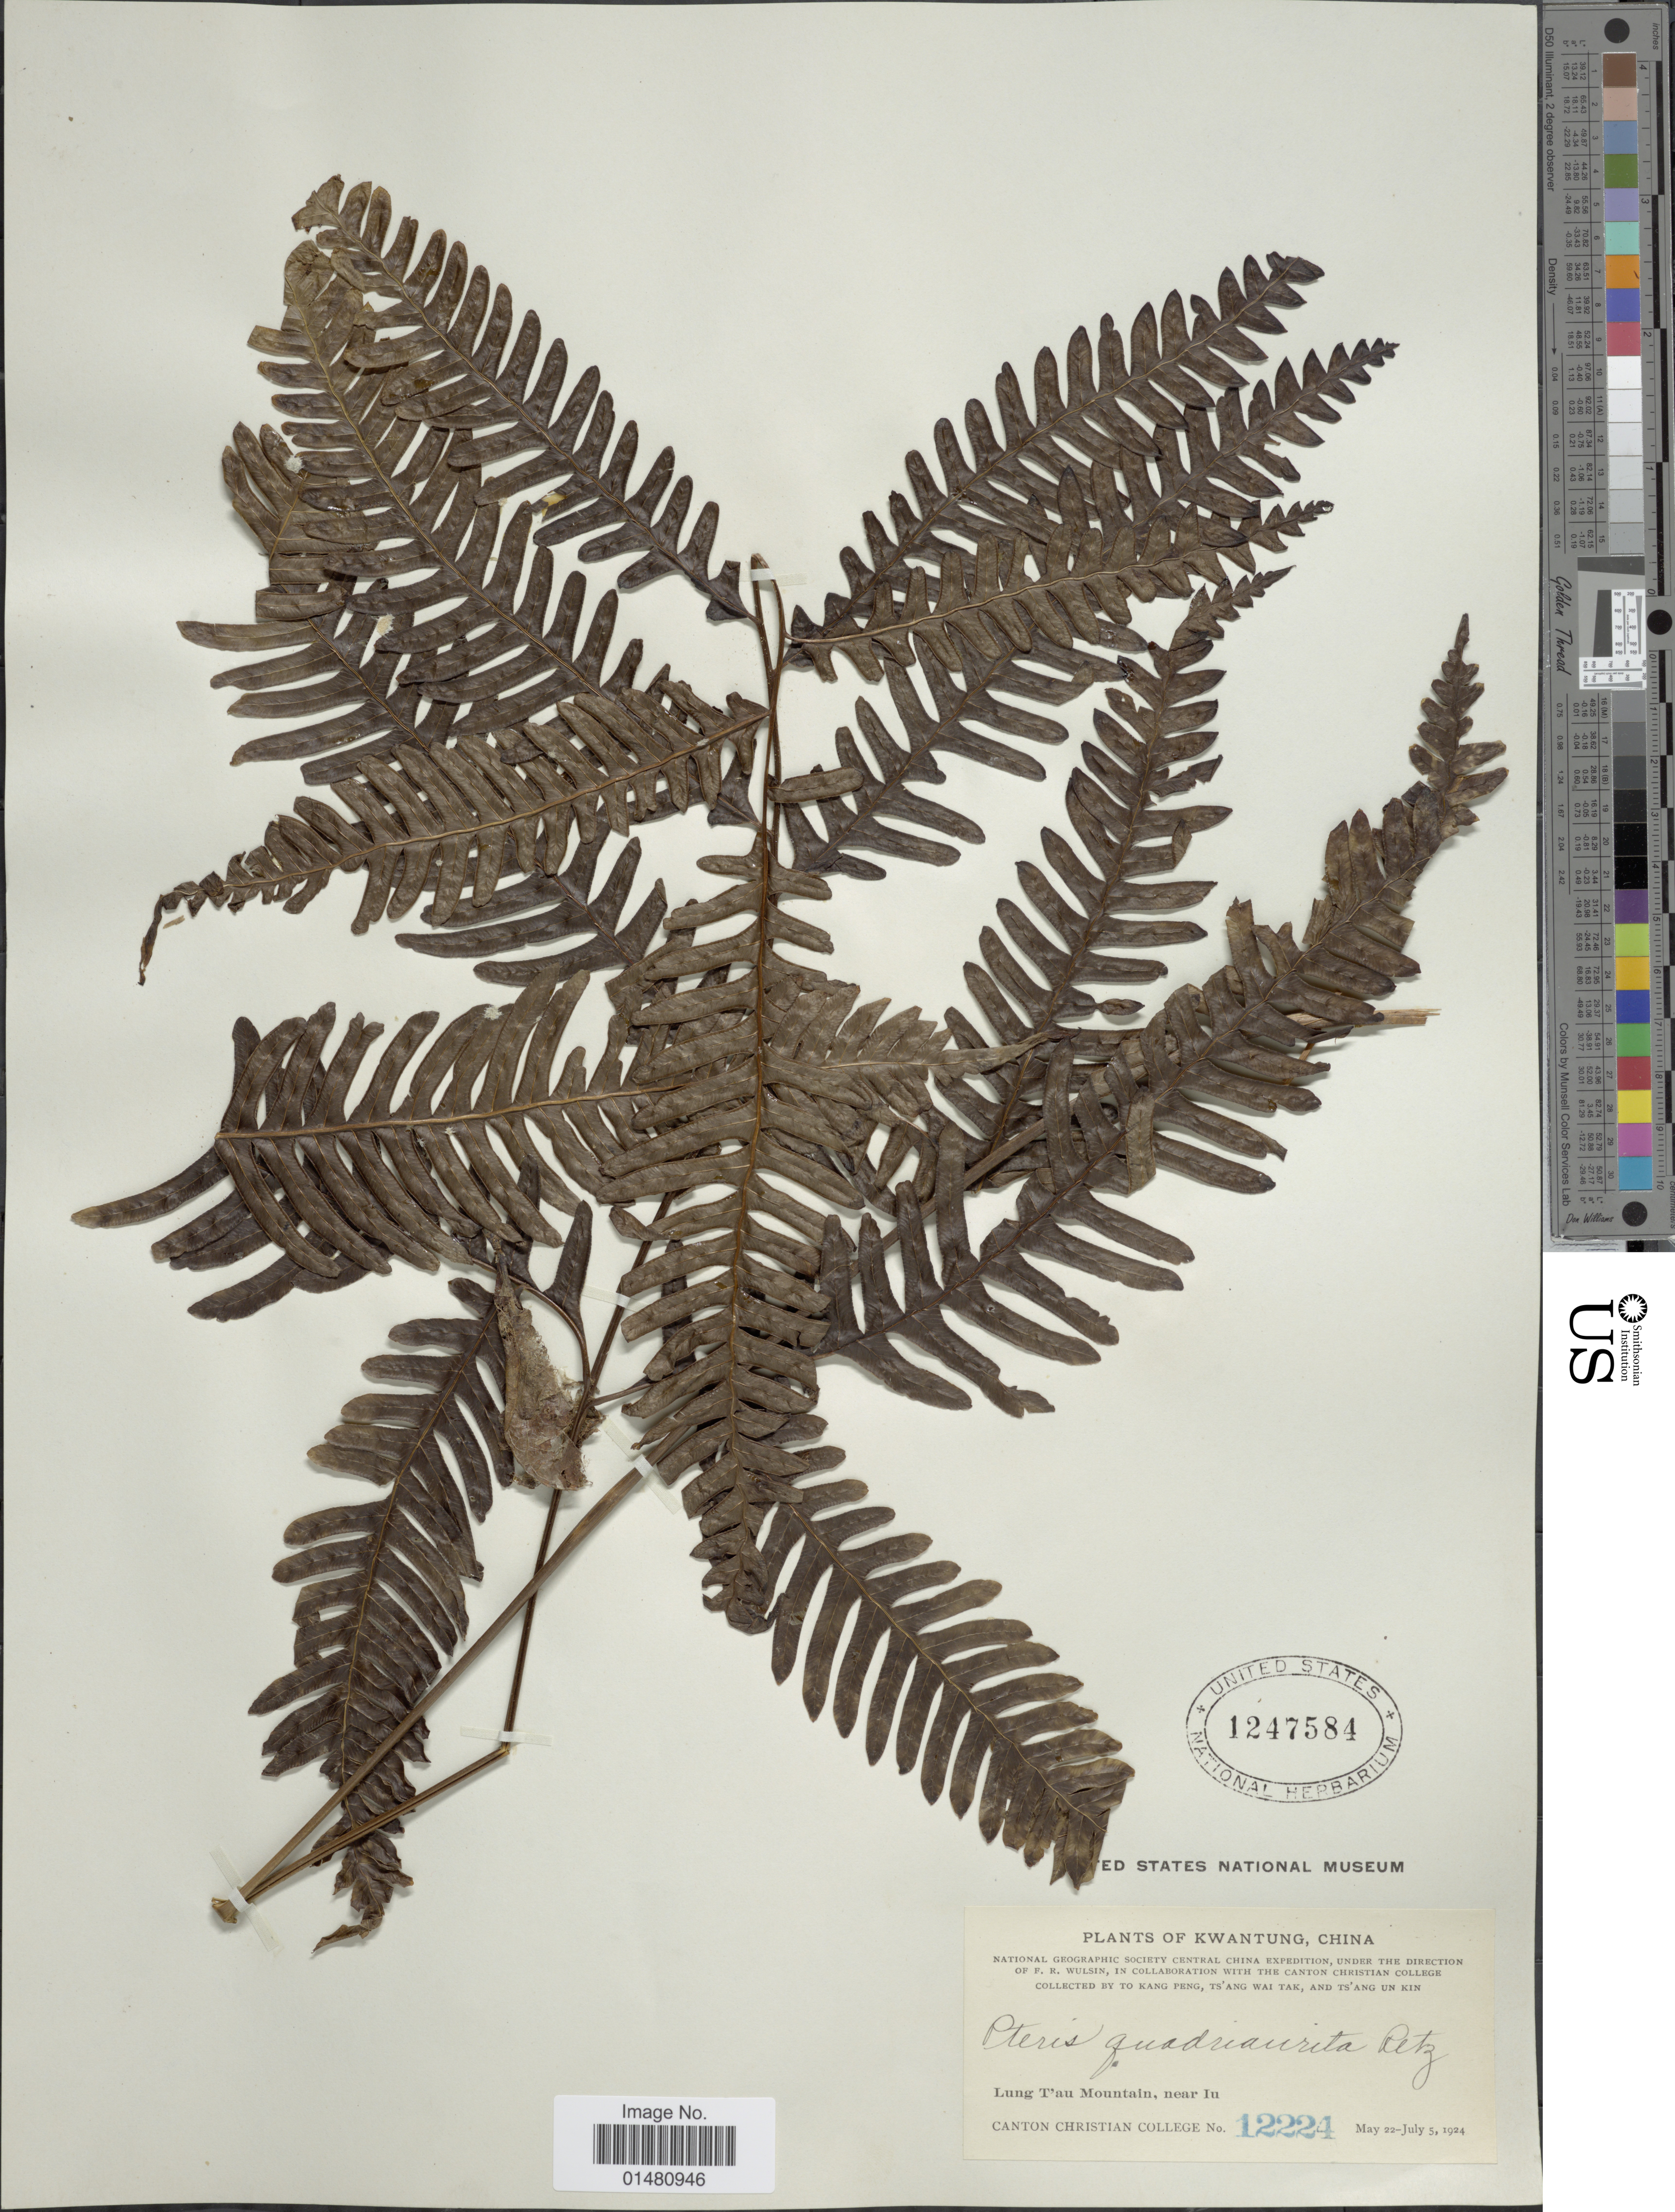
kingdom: Plantae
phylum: Tracheophyta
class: Polypodiopsida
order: Polypodiales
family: Pteridaceae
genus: Pteris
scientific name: Pteris quadriaurita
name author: Retz.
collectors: Canton Christian College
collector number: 12224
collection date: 1924-05-22/1924-07-05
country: China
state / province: Guangdong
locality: Kwangtung, Lung T'au Mountain, near Iu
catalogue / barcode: US 1247584